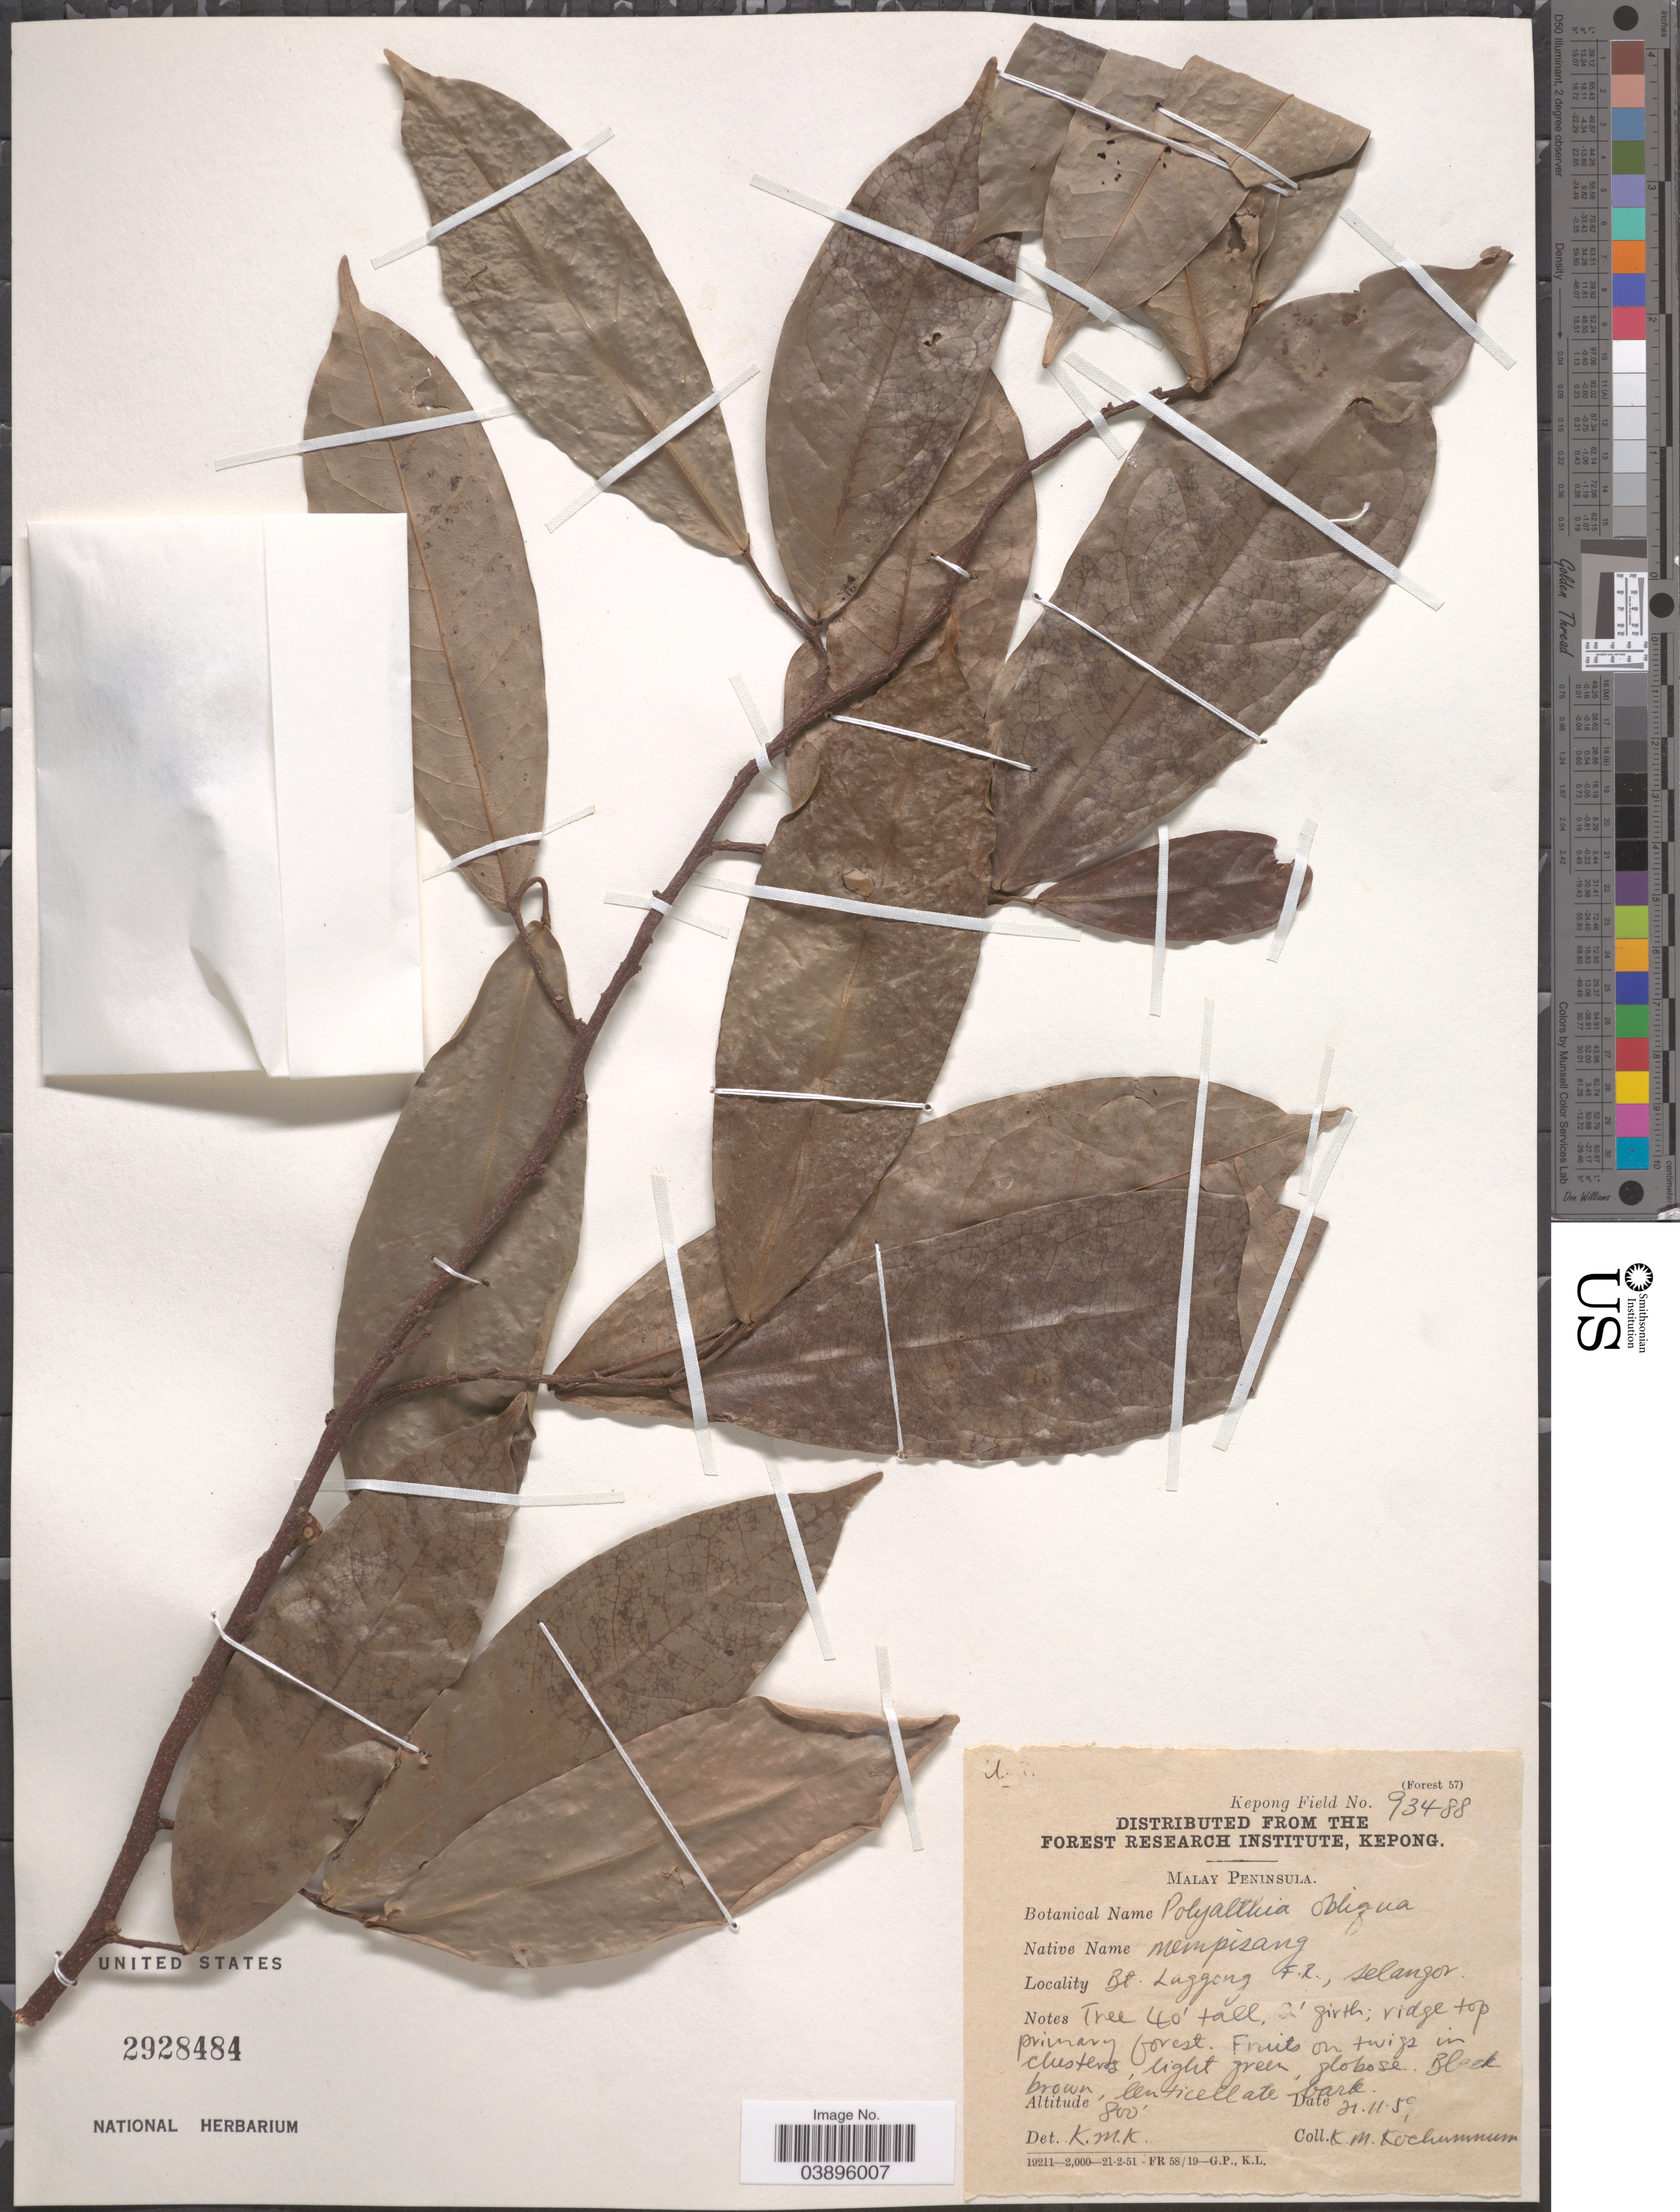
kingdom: Plantae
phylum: Tracheophyta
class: Magnoliopsida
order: Magnoliales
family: Annonaceae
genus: Polyalthia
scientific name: Polyalthia obliqua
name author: Hook. f. & Thomson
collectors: K. Kochummen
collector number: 93488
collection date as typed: Transcribed d/m/y: 21/11/50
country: Malaysia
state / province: Selangor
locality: Malay Peninsula. Bt. Laggong F. R.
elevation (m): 244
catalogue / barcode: US 2928484